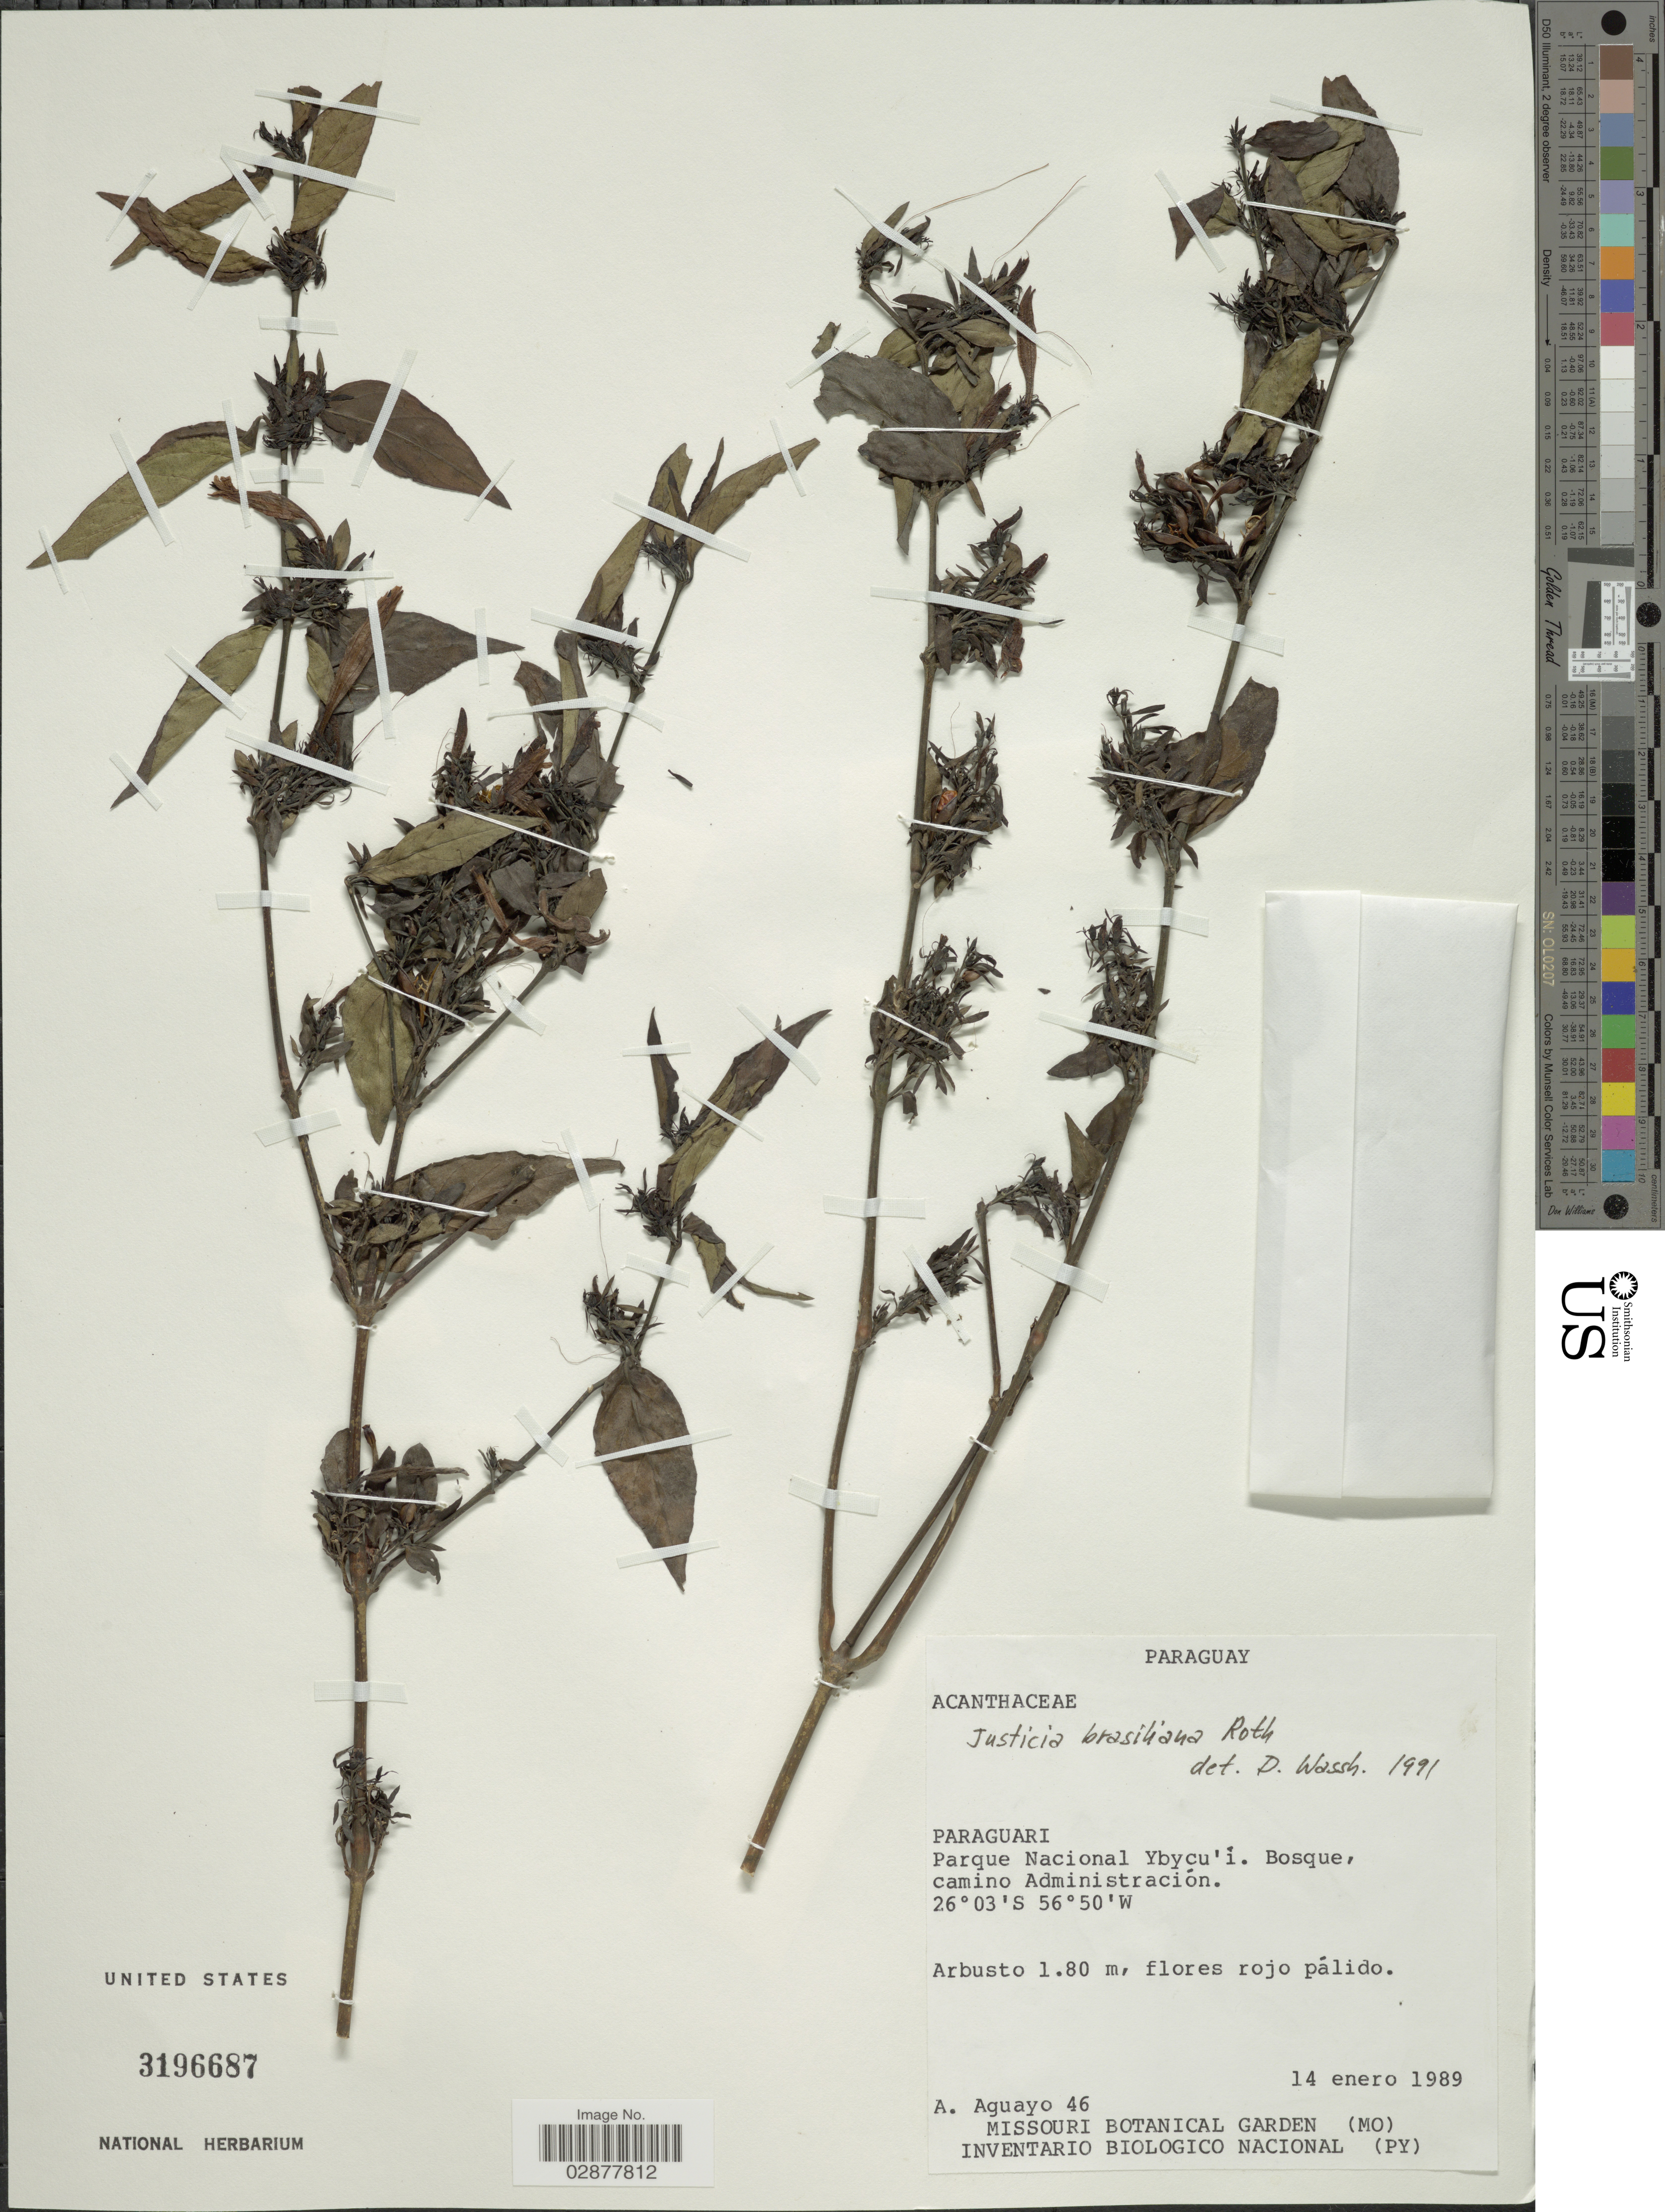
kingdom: Plantae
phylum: Tracheophyta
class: Magnoliopsida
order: Lamiales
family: Acanthaceae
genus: Justicia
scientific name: Justicia brasiliana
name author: Roth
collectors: A. Aguayo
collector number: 46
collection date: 1989-01-14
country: Paraguay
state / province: Paraguari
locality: Parque Nacional Ybycu'i. Bosque, camino Administración.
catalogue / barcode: US 3196687